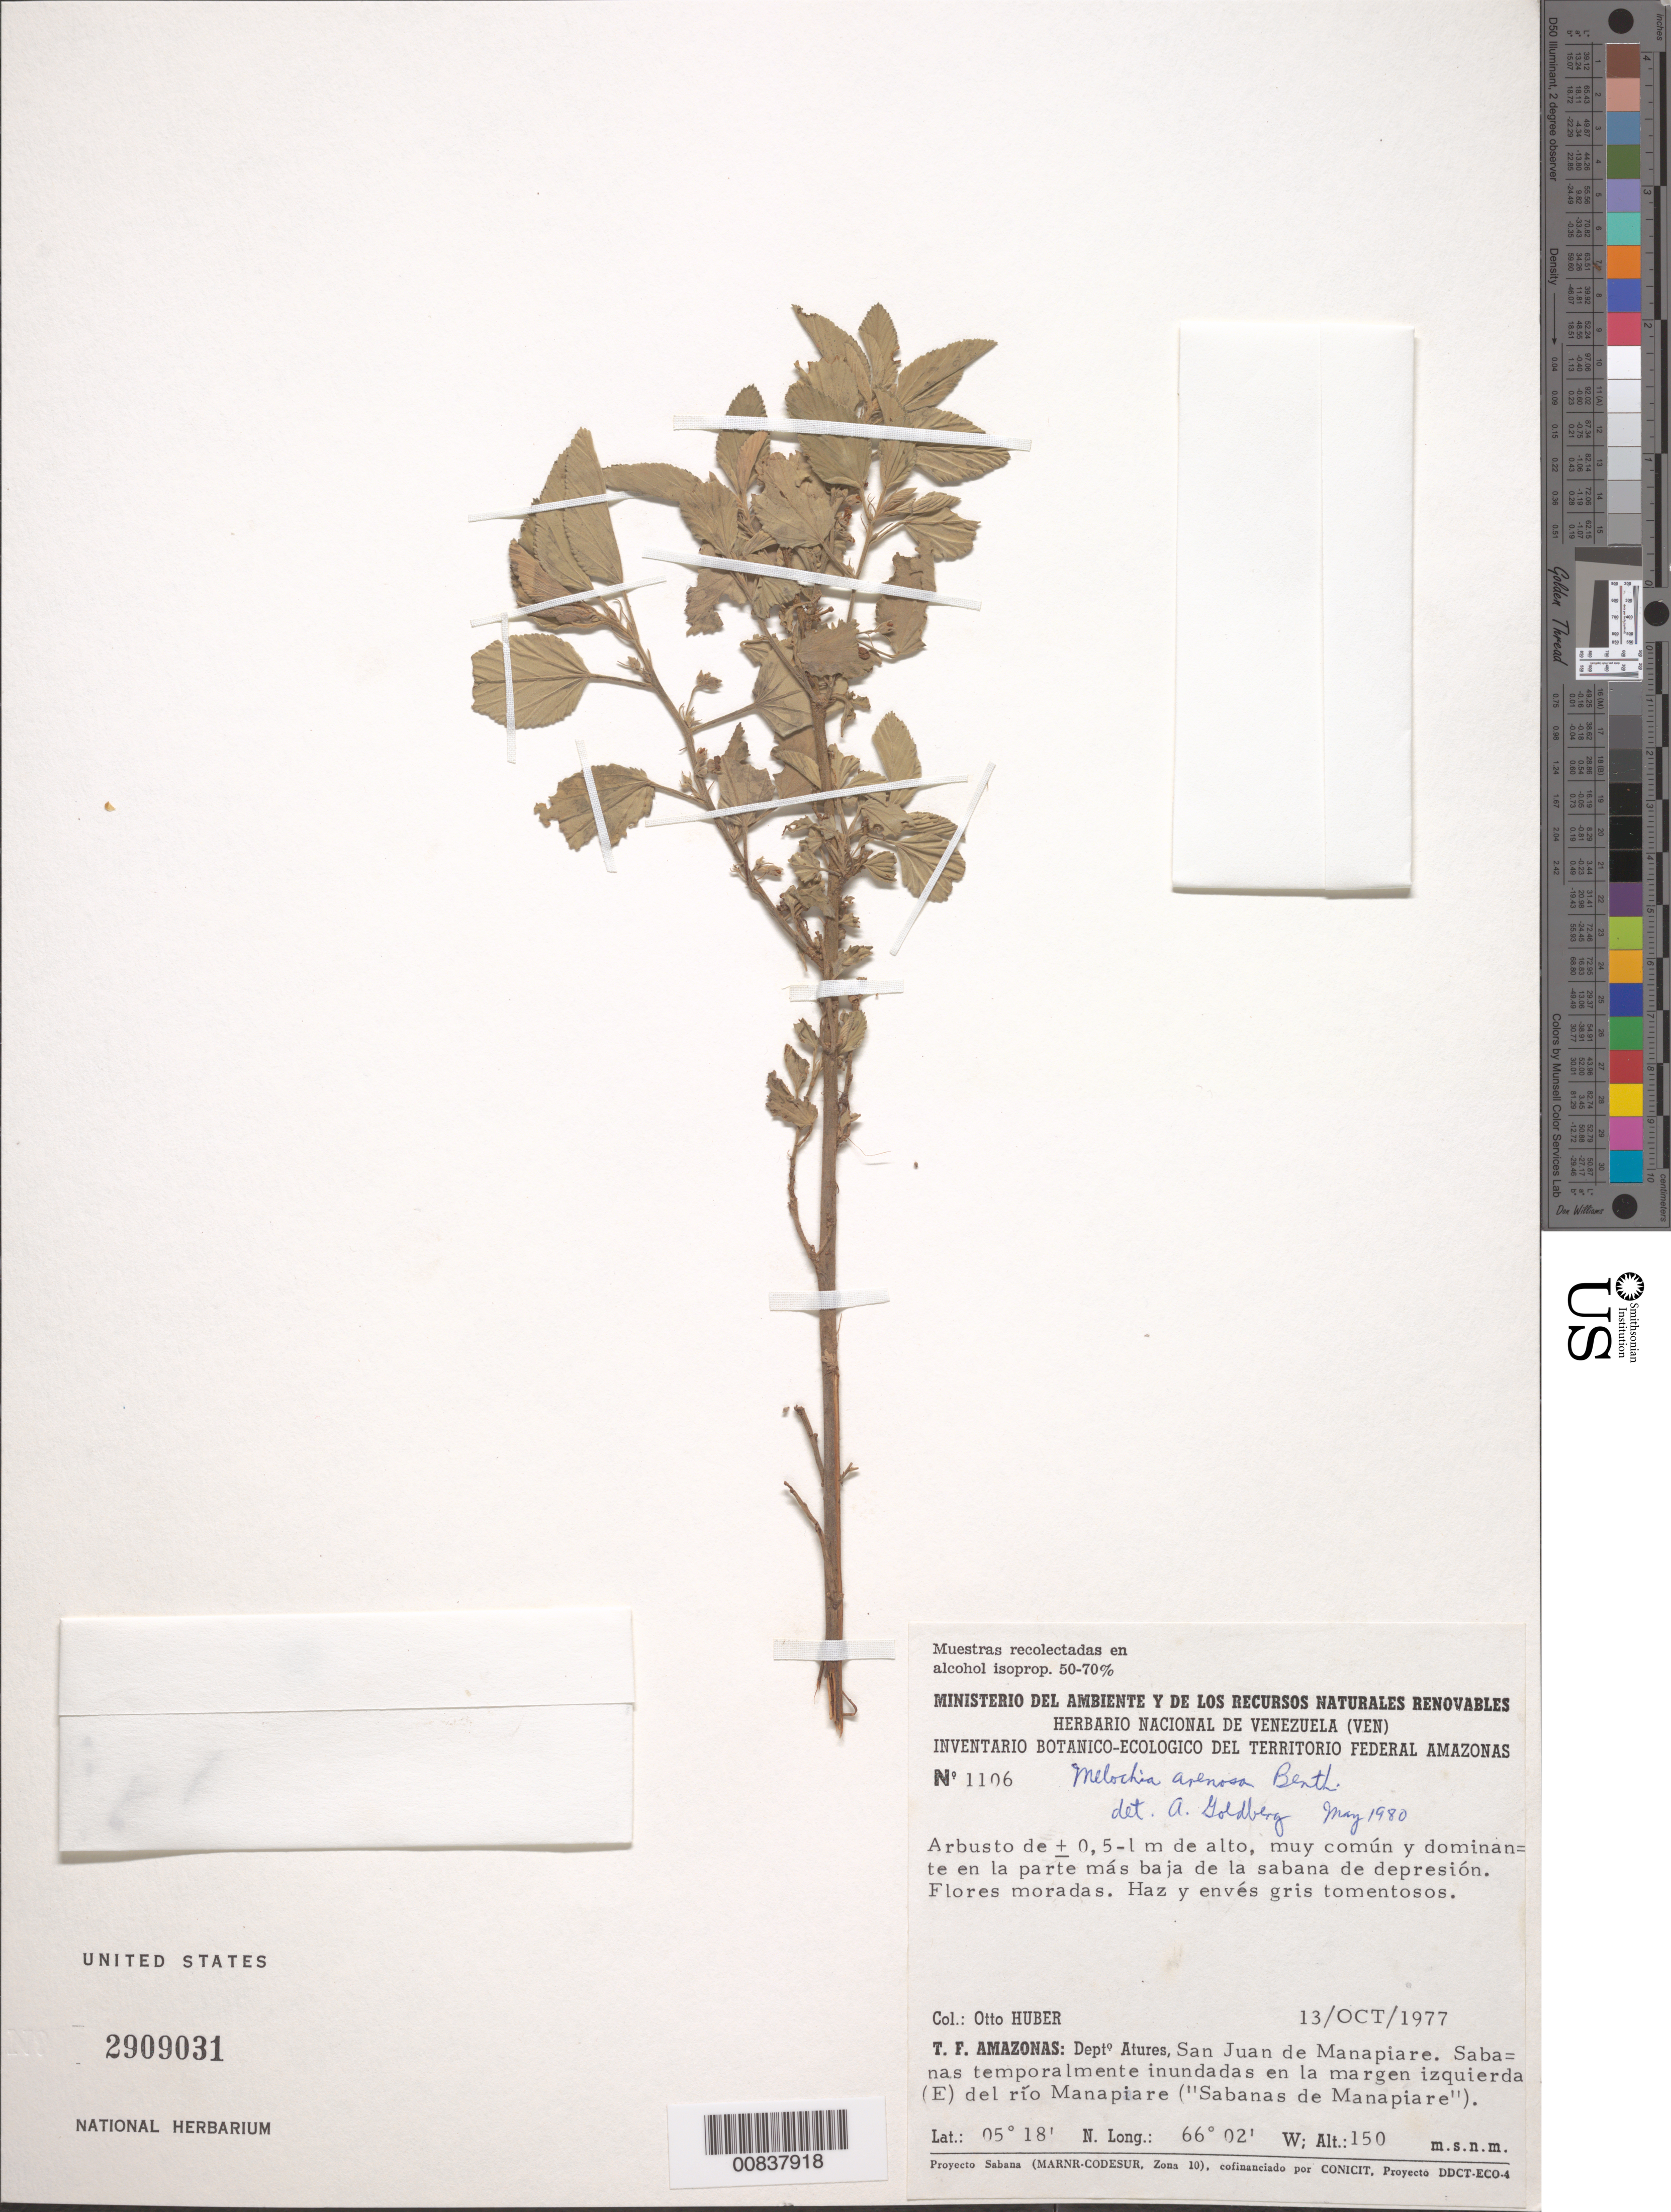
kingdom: Plantae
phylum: Tracheophyta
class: Magnoliopsida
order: Malvales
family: Malvaceae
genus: Melochia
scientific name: Melochia arenosa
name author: Benth.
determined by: Goldberg, Aaron, (US), NMNH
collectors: O. Huber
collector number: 1106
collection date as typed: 13-Oct-77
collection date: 1977-10-13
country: Venezuela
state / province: Amazonas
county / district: Atures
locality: San Juan de Manapiare, E del Río Manapiare (Sabanas de Manapiare)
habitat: Sabanas temporarlmente inundadas; en la parte mas baja de la sabana de depresion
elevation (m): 150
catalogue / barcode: US 2909031